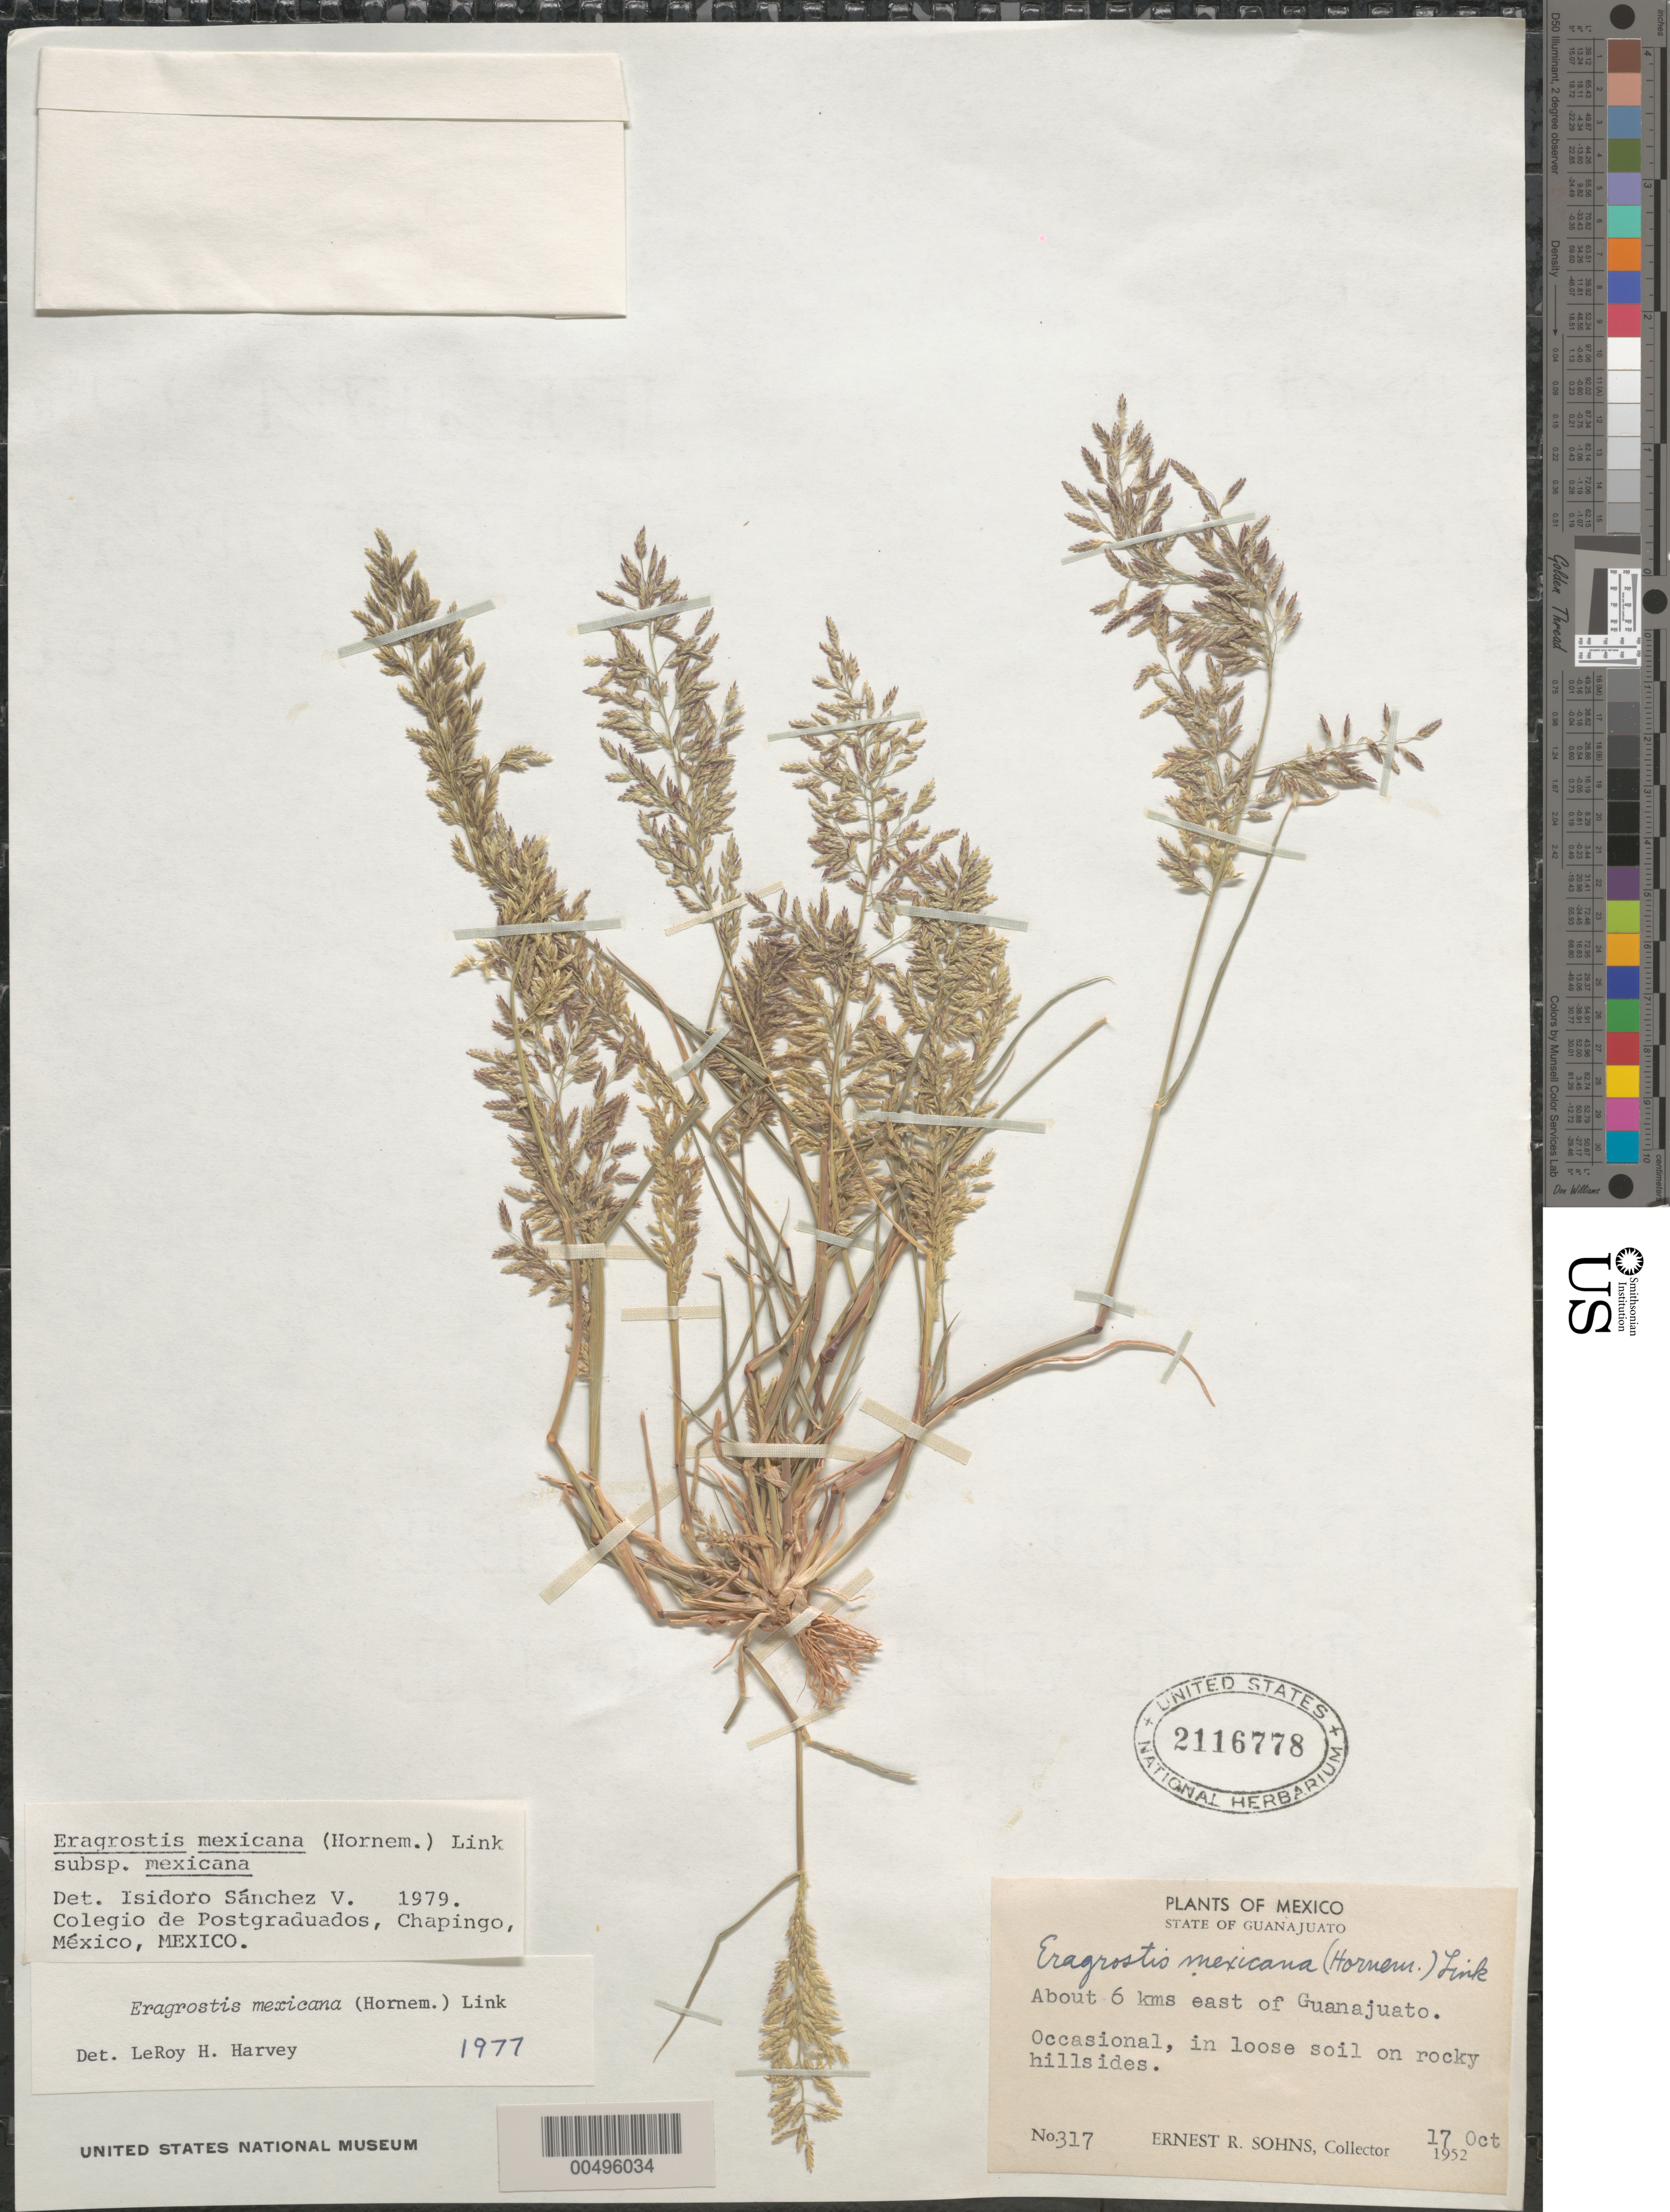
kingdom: Plantae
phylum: Tracheophyta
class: Liliopsida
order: Poales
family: Poaceae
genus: Eragrostis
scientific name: Eragrostis mexicana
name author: (Hornem.) Link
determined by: Sánchez Vega, I. M.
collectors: E. R. Sohns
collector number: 317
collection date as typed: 17 Oct 1952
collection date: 1952-10-17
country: Mexico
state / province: Guanajuato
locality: About 6 km E of Guanajuato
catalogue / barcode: US 2116778